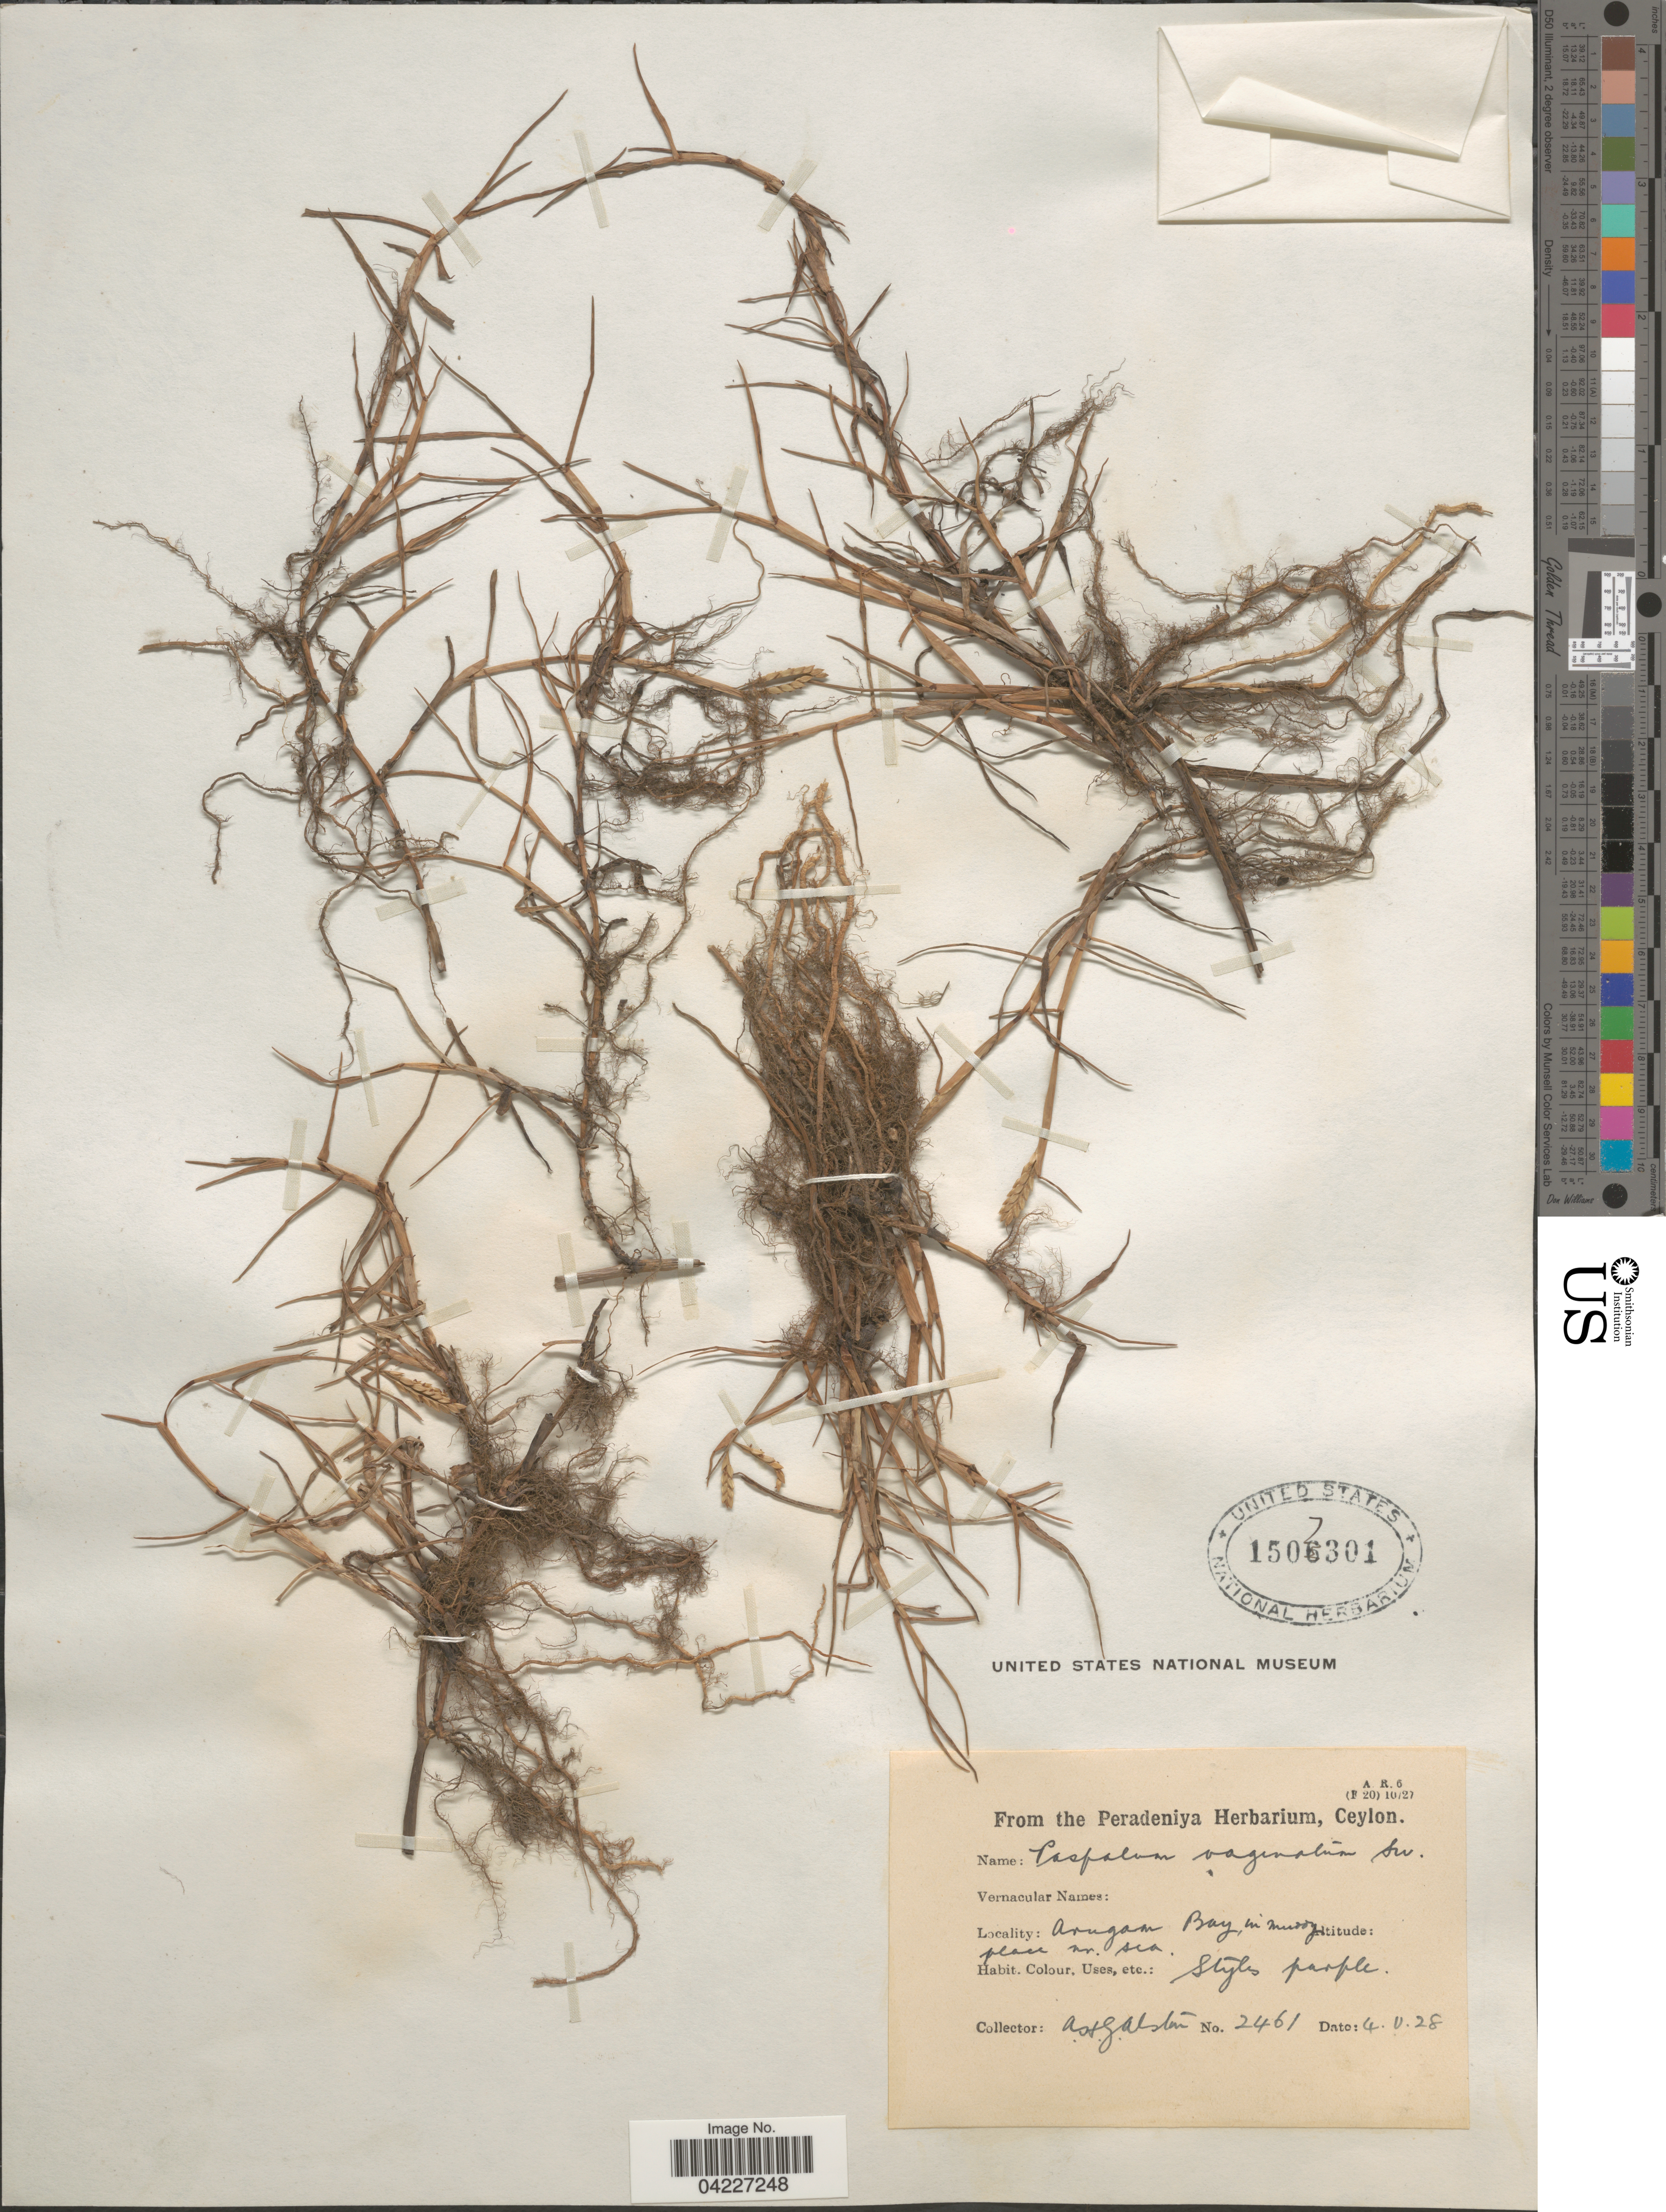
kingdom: Plantae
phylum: Tracheophyta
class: Liliopsida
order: Poales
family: Poaceae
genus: Paspalum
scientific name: Paspalum distichum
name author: L.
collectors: A. H. Alston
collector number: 2461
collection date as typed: Transcribed d/m/y: 4/5/28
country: Sri Lanka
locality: Arugam Bay, in muddy place nr. sea.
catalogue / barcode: US 1502301